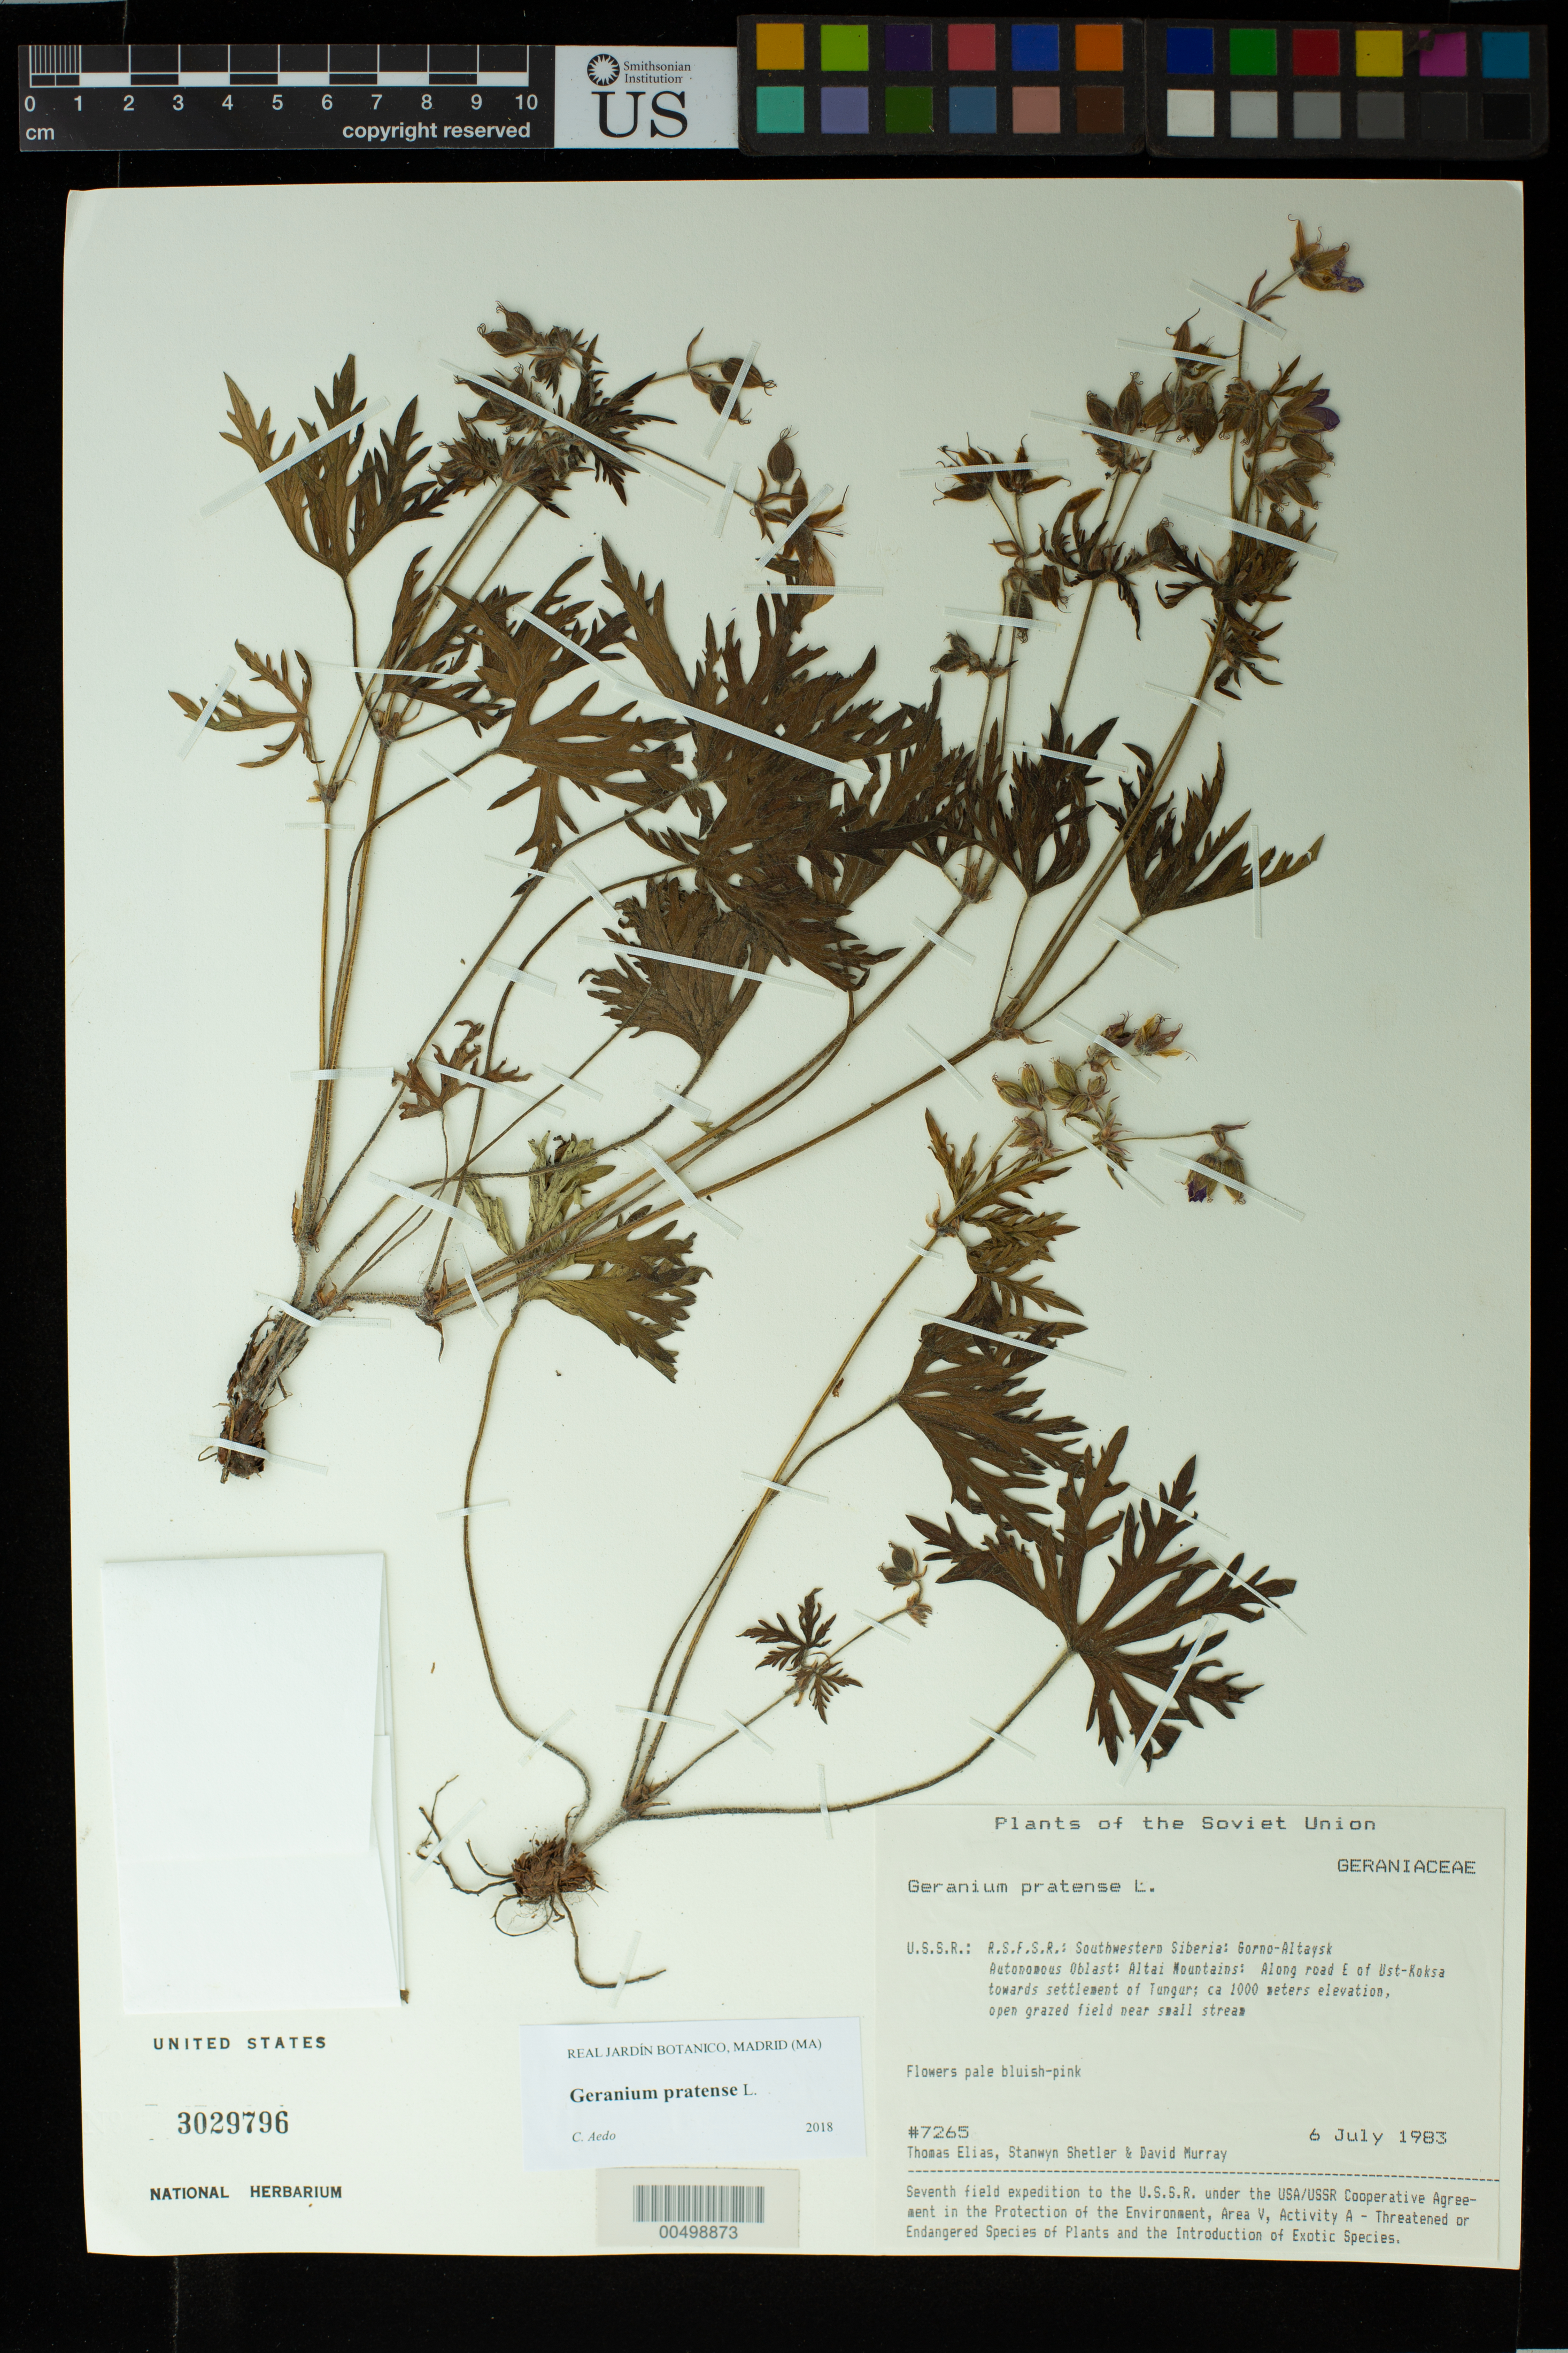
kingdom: Plantae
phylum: Tracheophyta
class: Magnoliopsida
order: Geraniales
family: Geraniaceae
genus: Geranium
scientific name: Geranium pratense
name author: L.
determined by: Aedo, C.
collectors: T. Elias, S. Shetler & D. F. Murray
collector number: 7265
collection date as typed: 06 Jul 1983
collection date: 1983-07-06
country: Russian Federation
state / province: Altai Republic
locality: Altai Mountains, along road E of Ust-Koksa, towards settlement of Tungur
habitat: open grazed field near small stream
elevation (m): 1000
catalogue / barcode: US 3029796